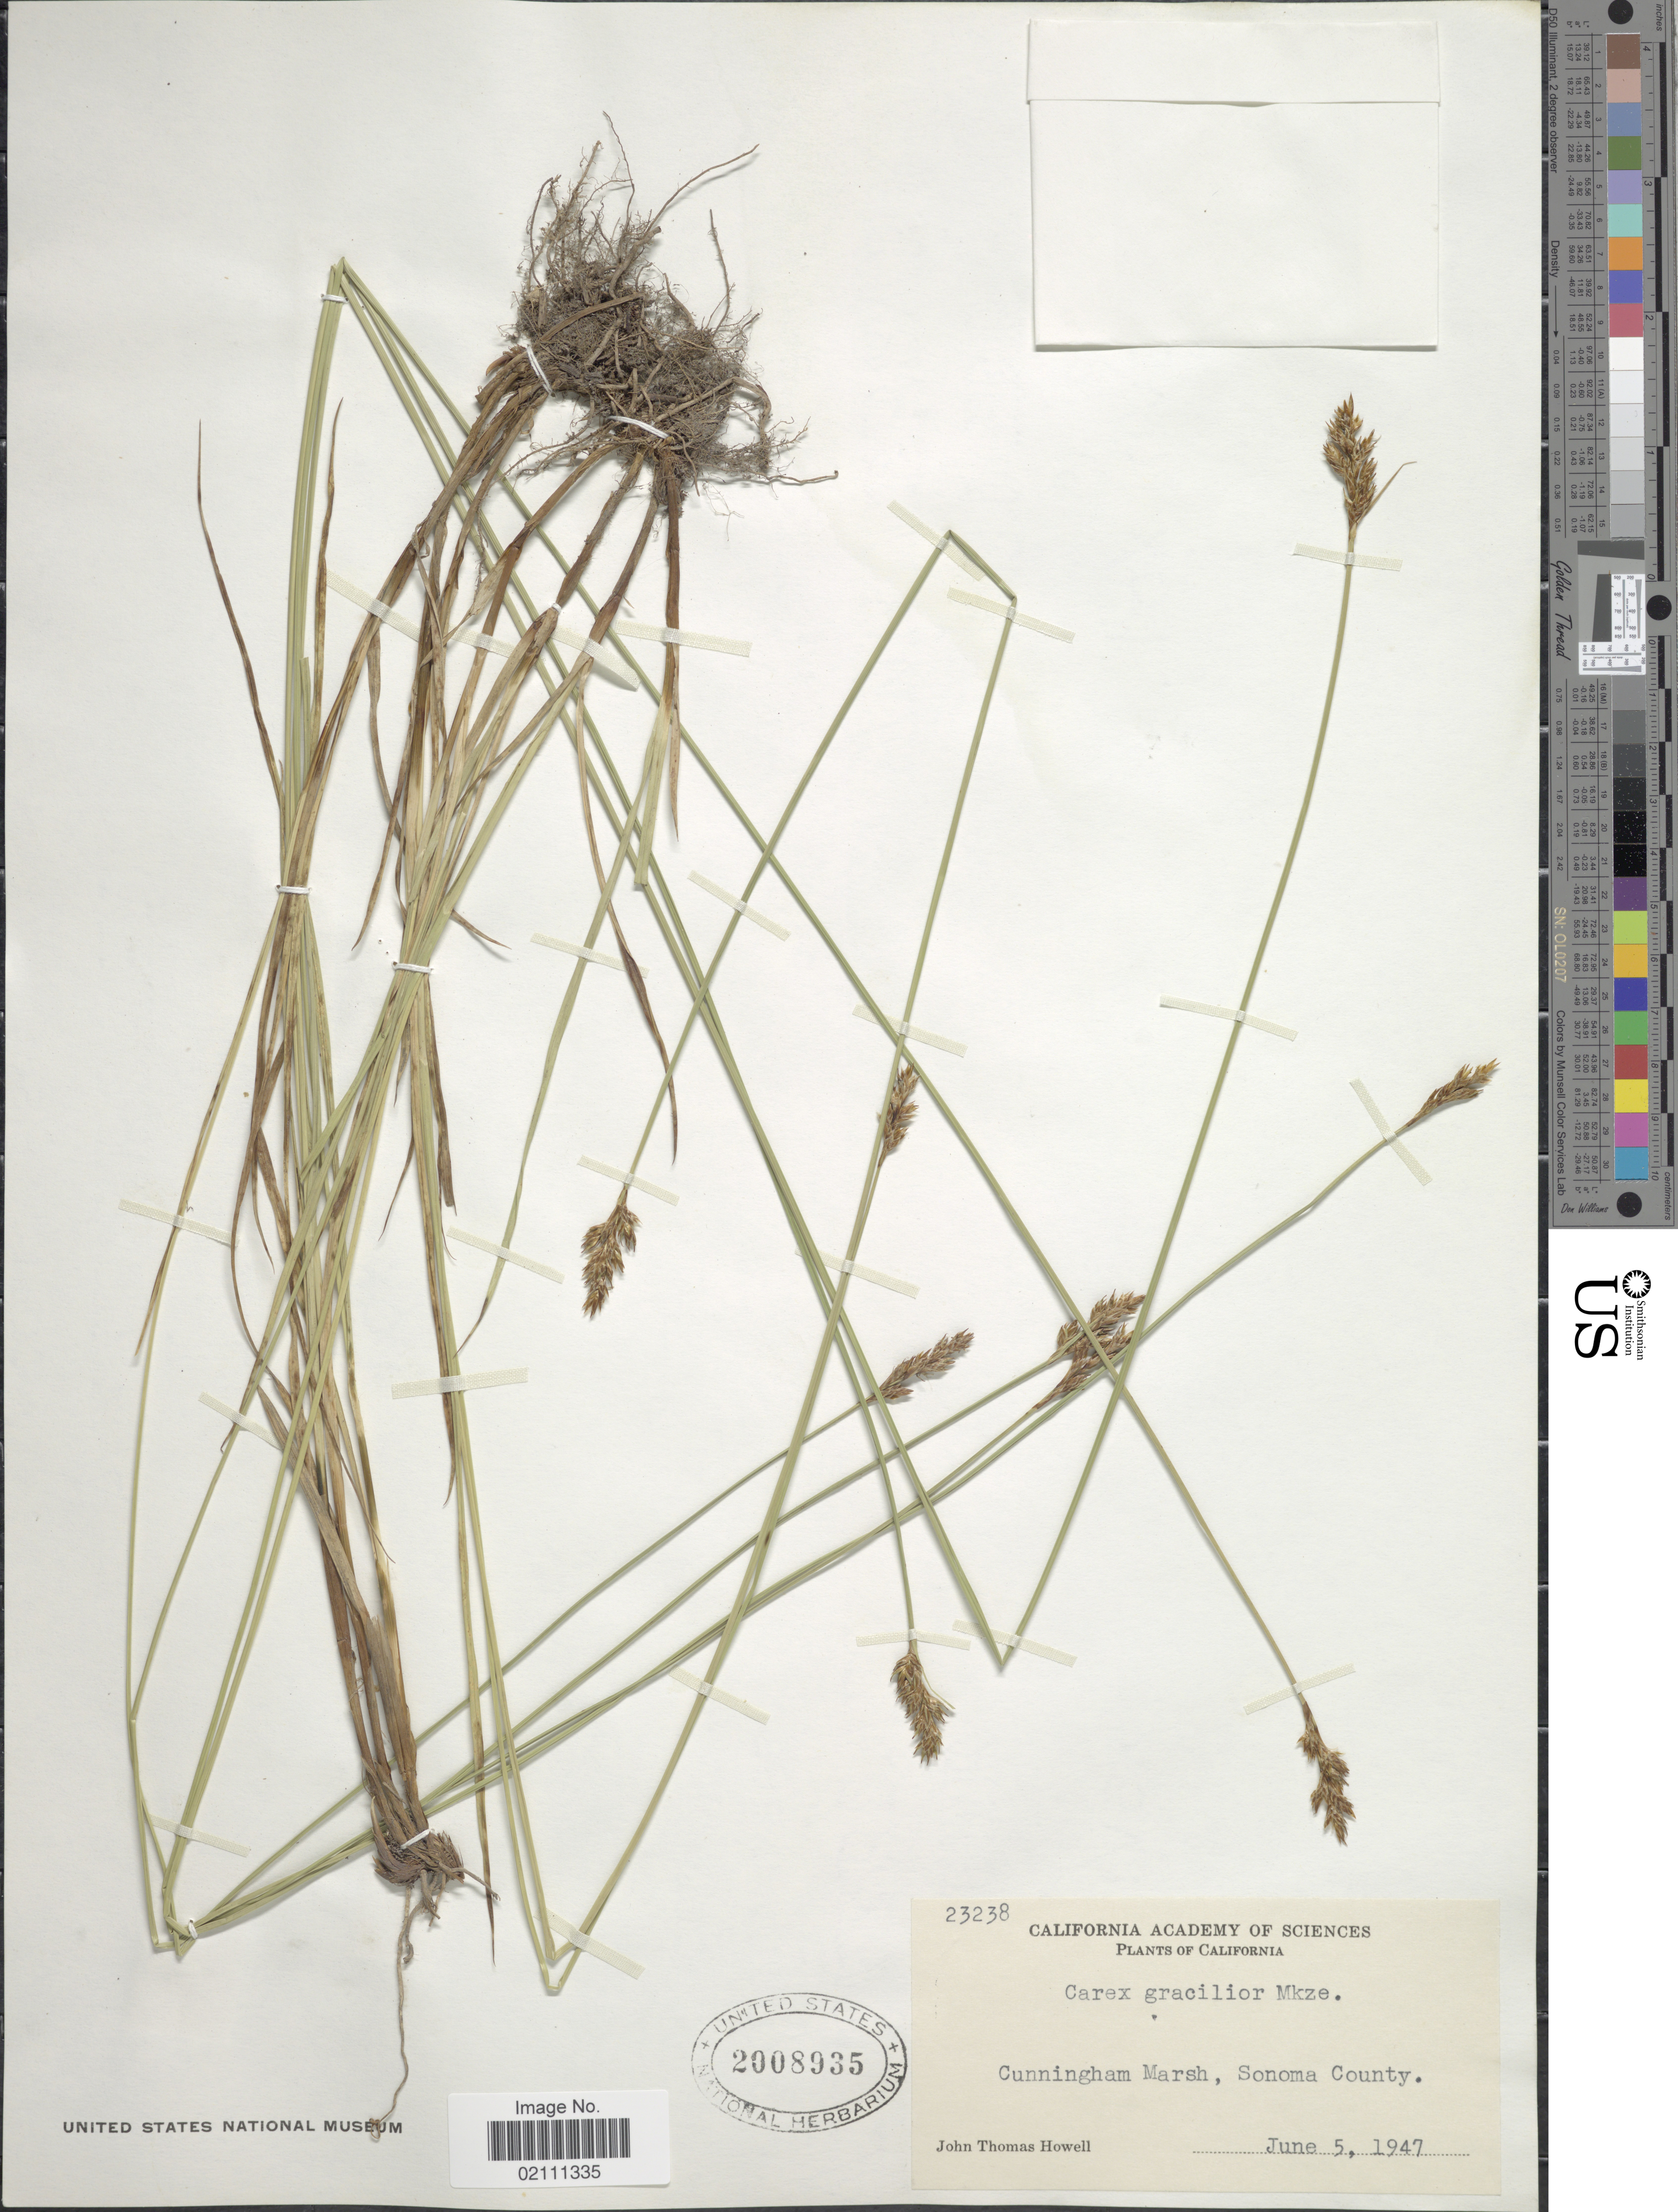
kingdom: Plantae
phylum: Tracheophyta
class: Liliopsida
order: Poales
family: Cyperaceae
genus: Carex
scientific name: Carex gracilior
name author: Mack.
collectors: J. T. Howell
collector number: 23238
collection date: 1947-06-05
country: United States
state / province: California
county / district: Sonoma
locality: Cunningham Marsh, Sonoma County.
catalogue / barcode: US 2008935